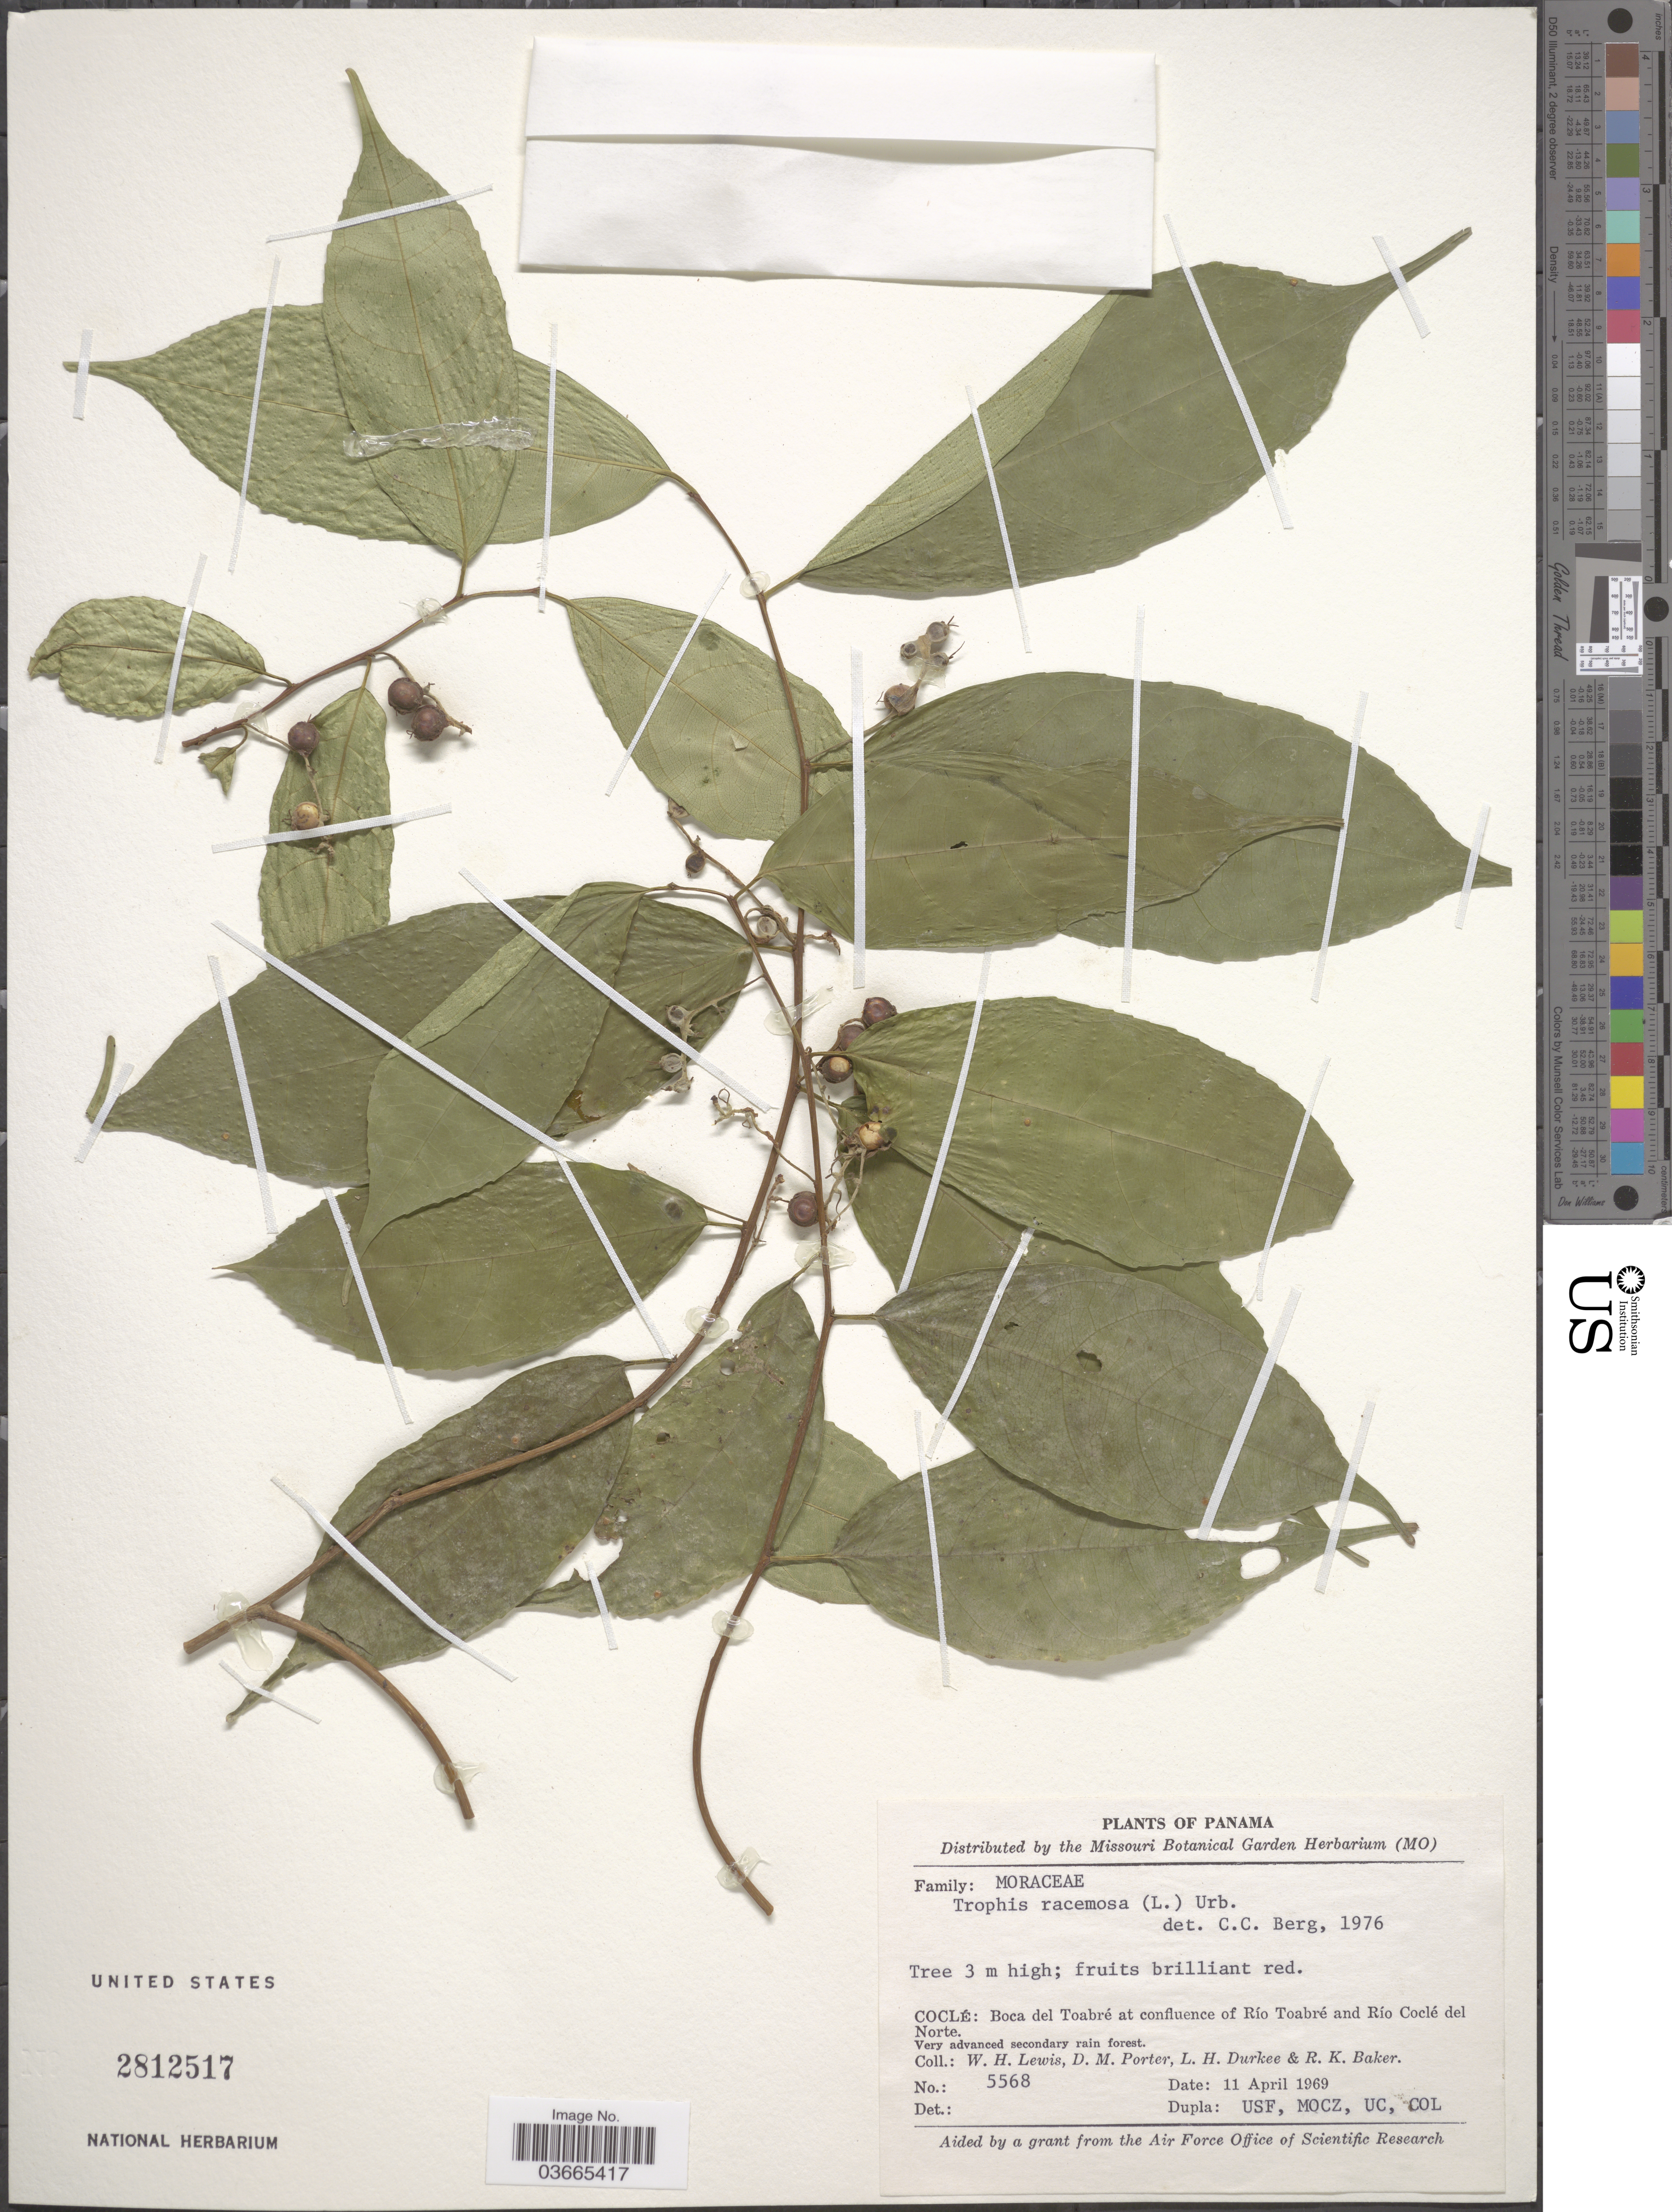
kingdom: Plantae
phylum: Tracheophyta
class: Magnoliopsida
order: Rosales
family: Moraceae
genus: Trophis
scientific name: Trophis racemosa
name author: (L.) Urb.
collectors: W. H. Lewis, D. Porter, L. H. Durkee & R. K. Baker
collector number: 5568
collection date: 1969-04-11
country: Panama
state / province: Cocle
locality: Boca del Toabré at confleunce of Río Toabré and Río Coclé del Norte.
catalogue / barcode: US 2812517